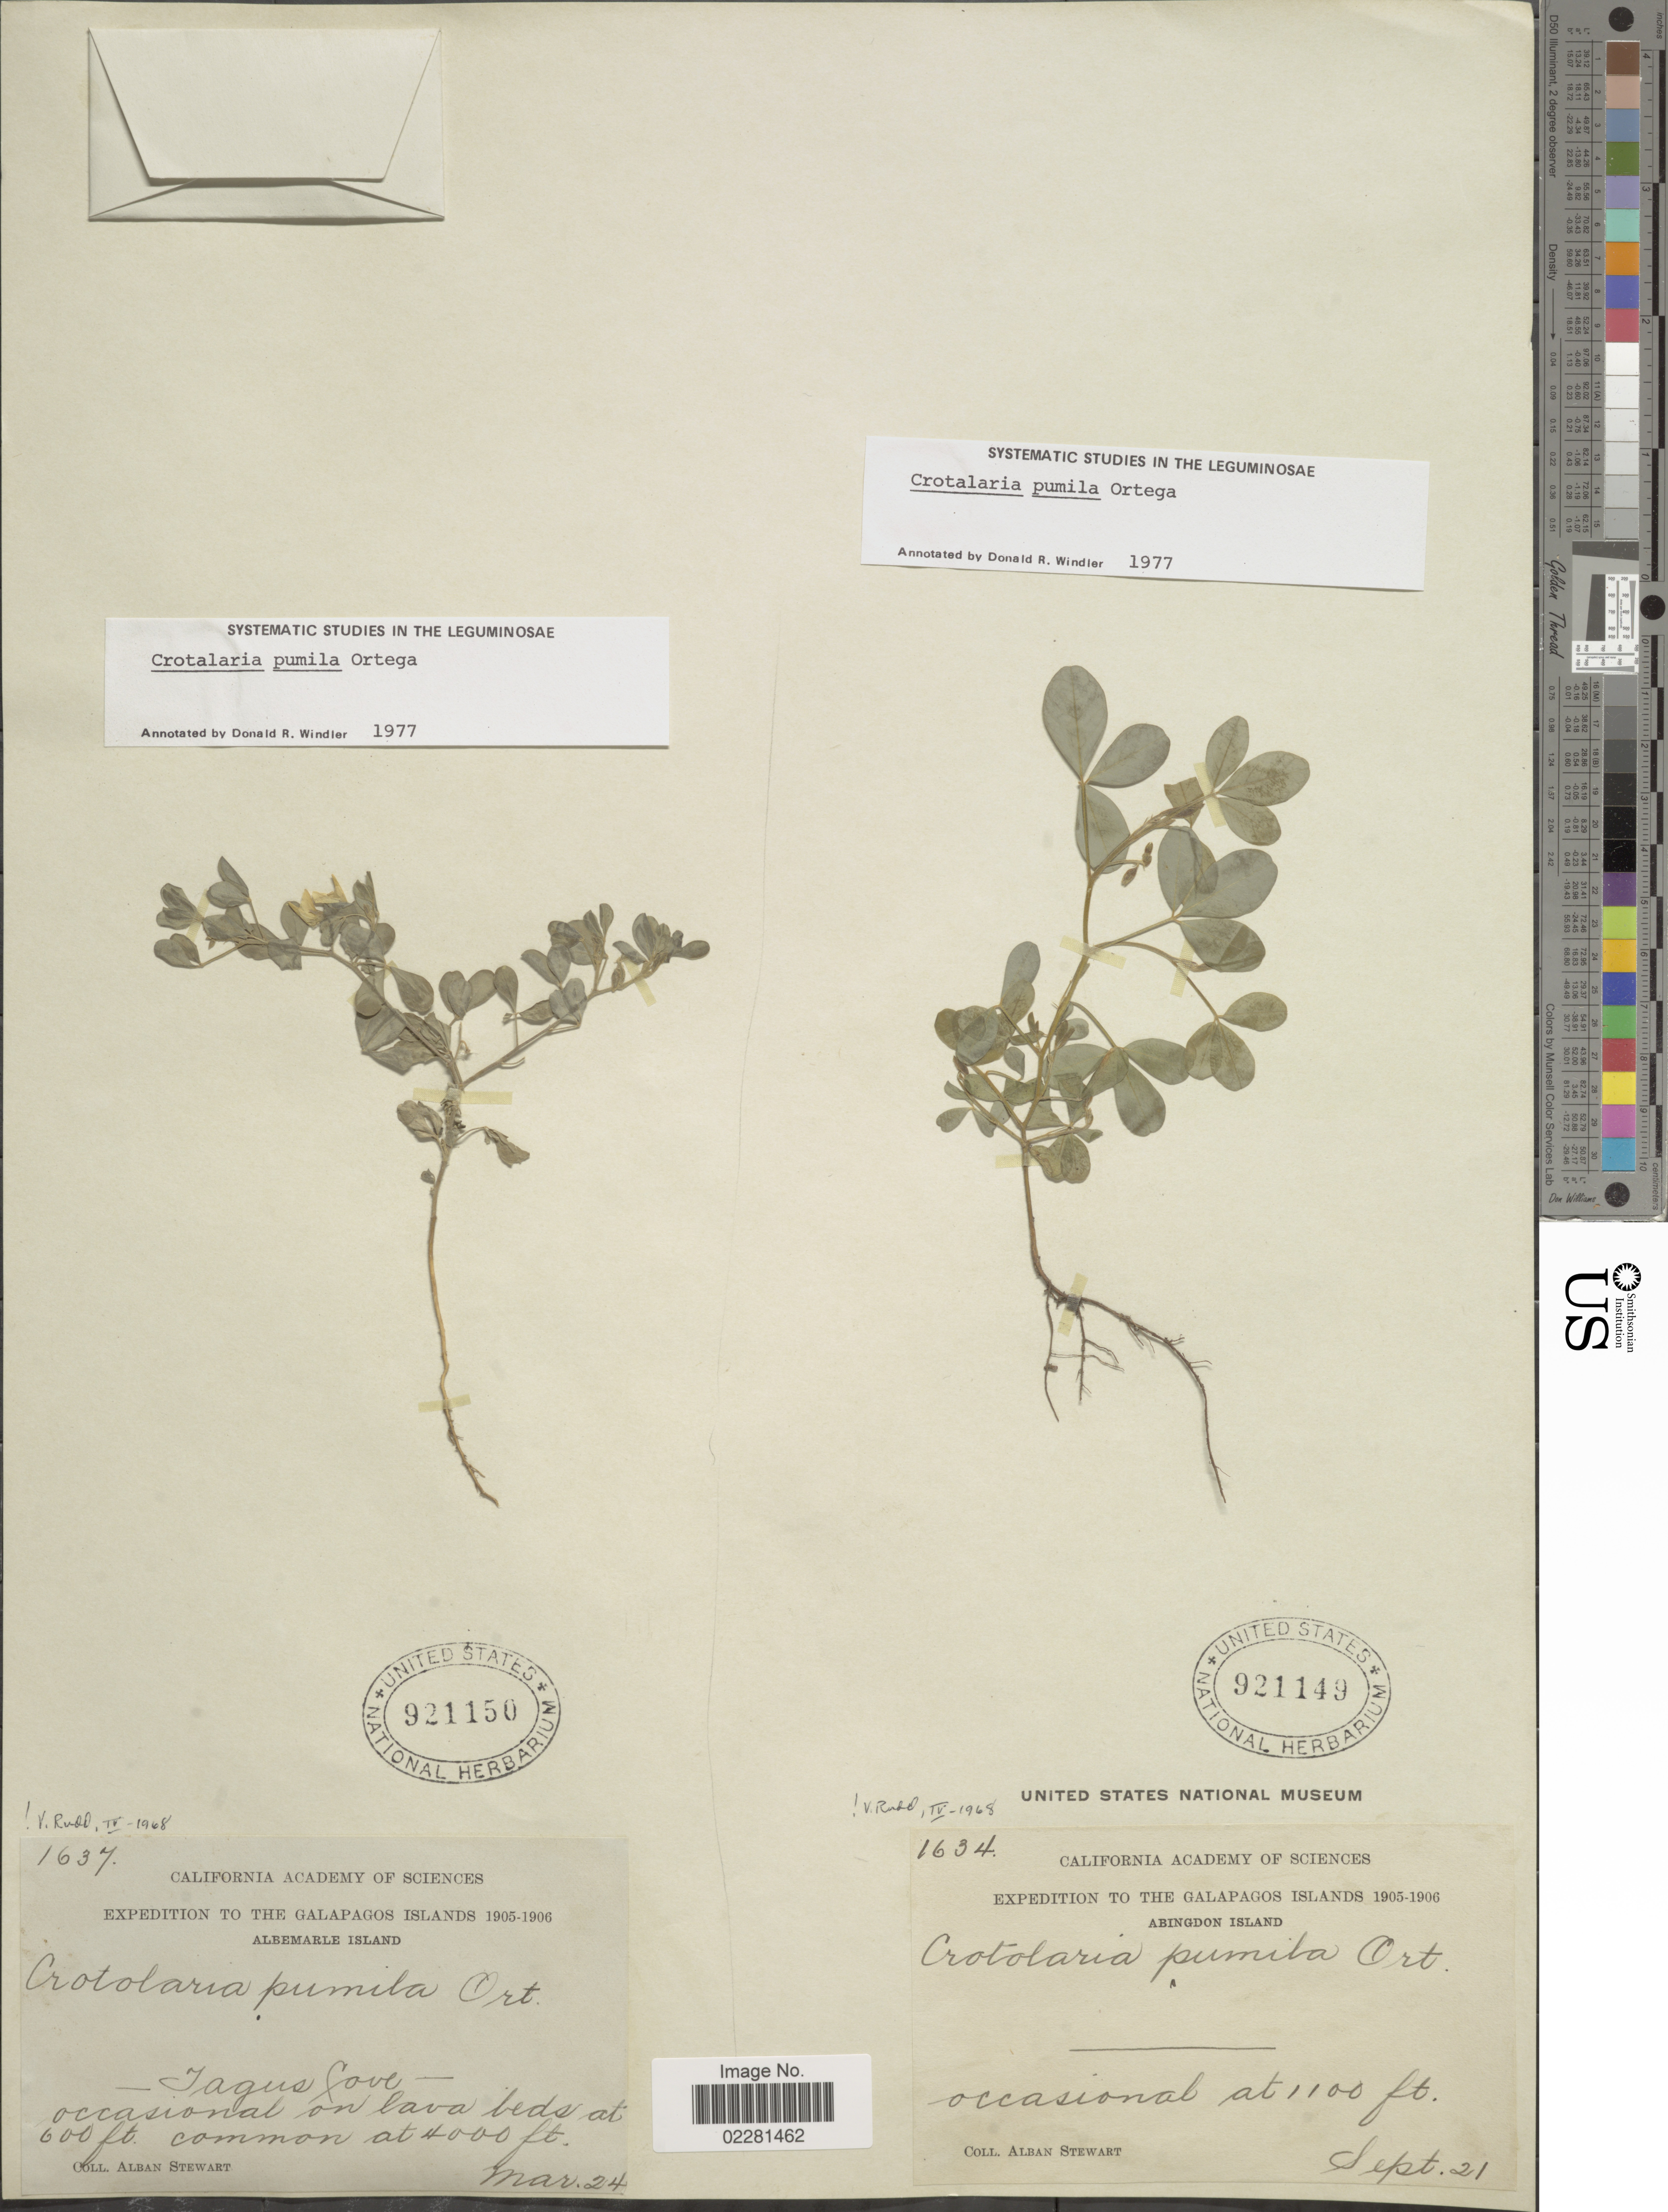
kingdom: Plantae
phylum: Tracheophyta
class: Magnoliopsida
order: Fabales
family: Fabaceae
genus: Crotalaria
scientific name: Crotalaria pumila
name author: Ortega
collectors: A. Stewart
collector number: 1637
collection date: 1905-03-24/1906-03-24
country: Ecuador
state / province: Colón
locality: Galapagos Islands, Albemarie Island, Tagus Cove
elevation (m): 1219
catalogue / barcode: US 921150